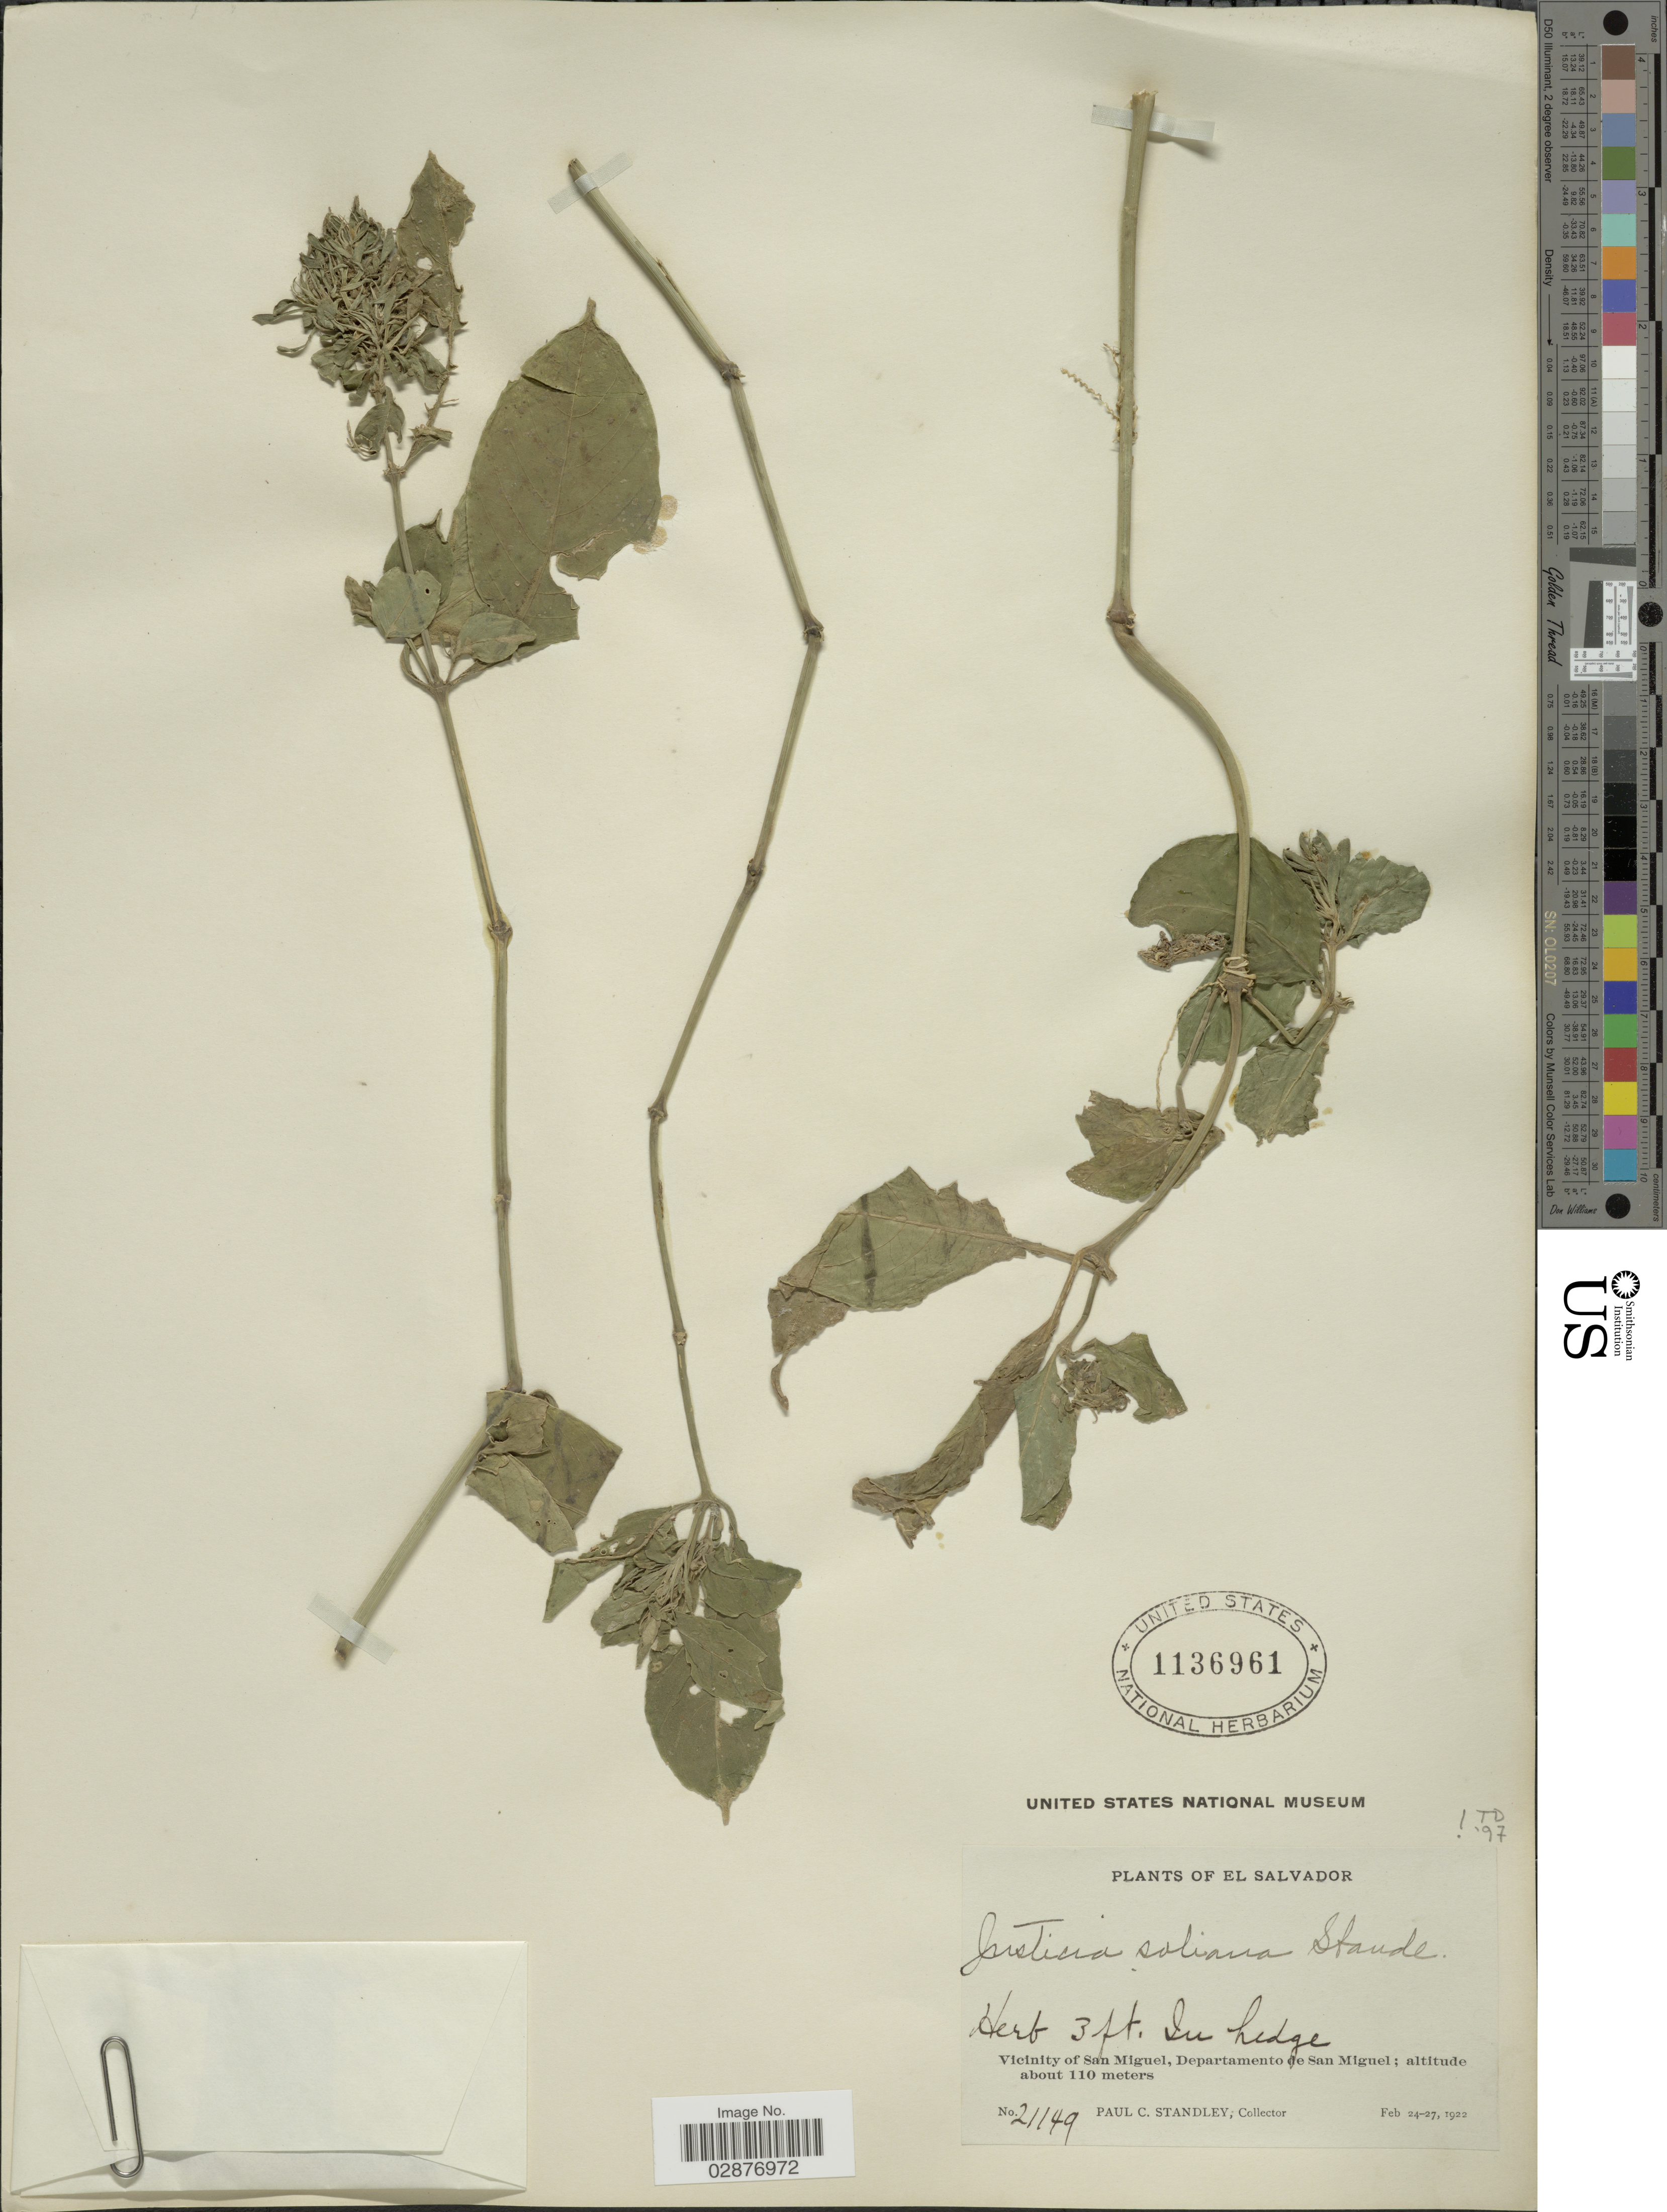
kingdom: Plantae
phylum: Tracheophyta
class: Magnoliopsida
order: Lamiales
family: Acanthaceae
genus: Justicia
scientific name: Justicia soliana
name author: Standl.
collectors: P. C. Standley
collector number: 21149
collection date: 1922-02-24/1922-02-27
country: El Salvador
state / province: San Miguel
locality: Vicinity of San Miguel, Departamento de San Miguel.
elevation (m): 110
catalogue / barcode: US 1136961